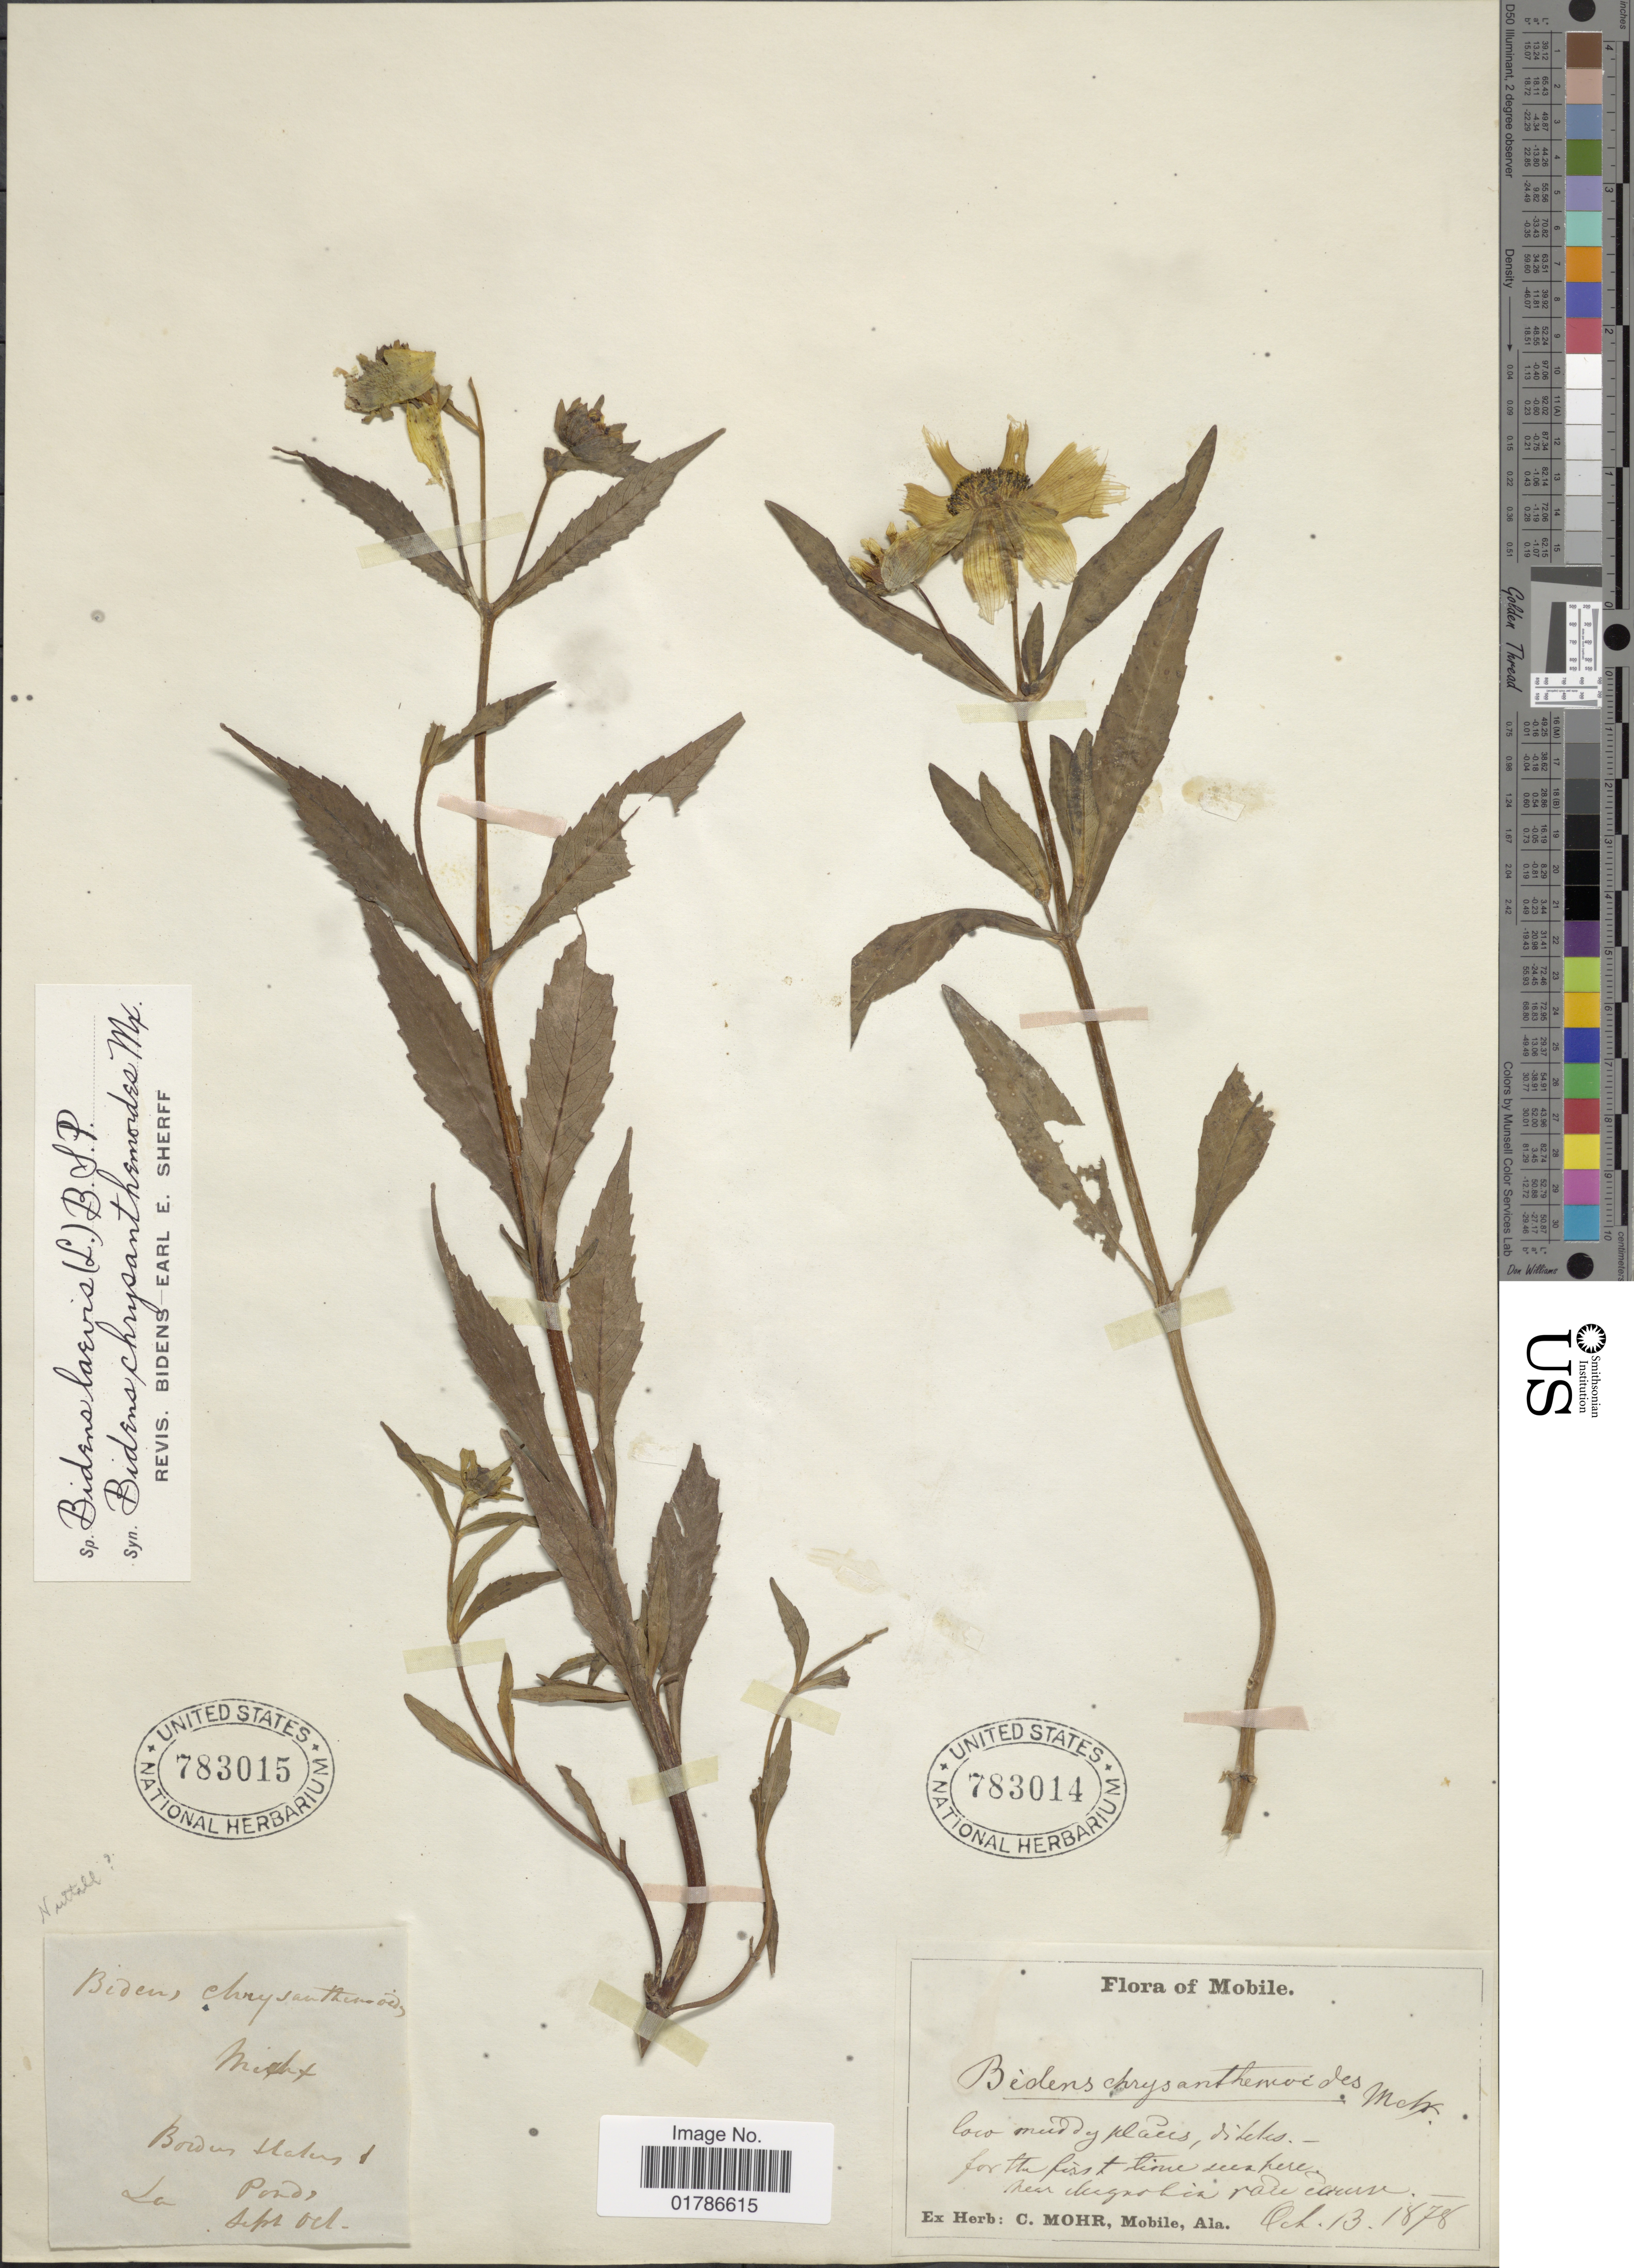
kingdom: Plantae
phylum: Tracheophyta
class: Magnoliopsida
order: Asterales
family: Asteraceae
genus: Bidens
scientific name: Bidens laevis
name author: (L.) Britton, Stearns & Poggenb.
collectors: ex herb. C. Mohr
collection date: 1878-10-13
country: United States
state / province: Alabama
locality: Near Magnolia.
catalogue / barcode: US 783014-2